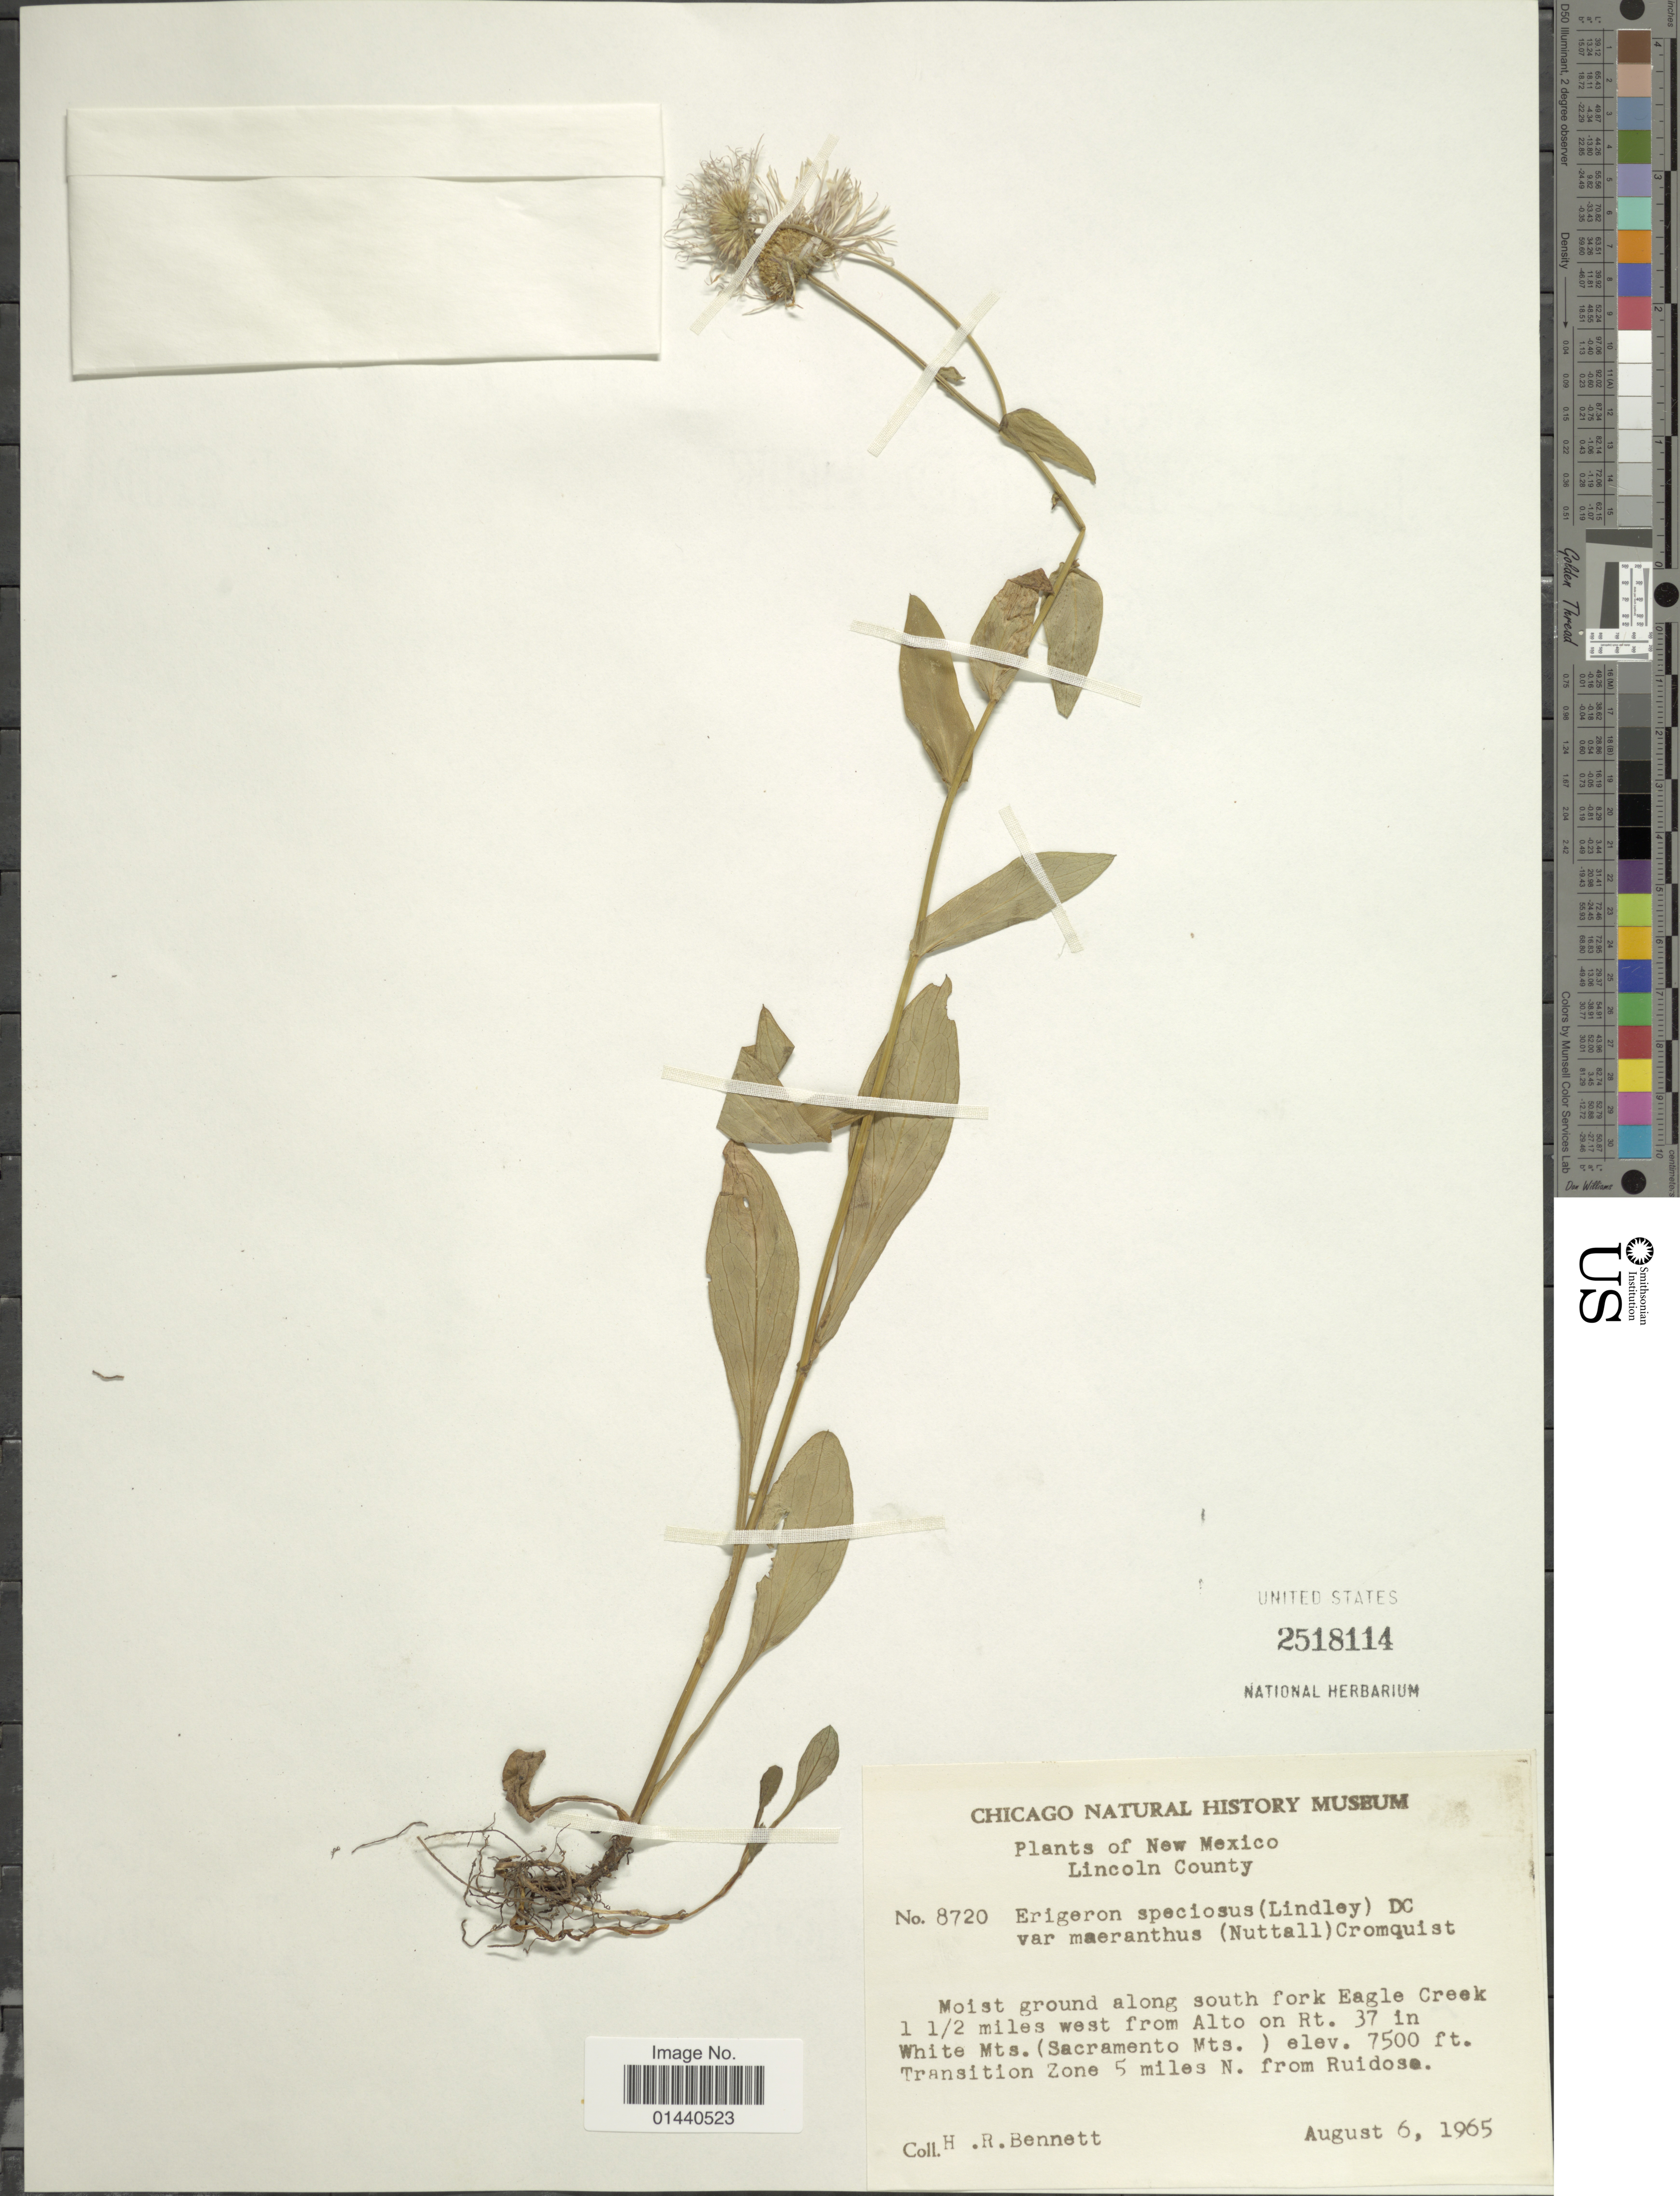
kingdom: Plantae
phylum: Tracheophyta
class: Magnoliopsida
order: Asterales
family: Asteraceae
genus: Erigeron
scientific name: Erigeron speciosus var. macranthus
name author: (Nutt.) Cronq.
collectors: H. R. Bennett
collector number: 8720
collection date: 1965-08-06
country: United States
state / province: New Mexico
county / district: Lincoln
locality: Moist ground along south fork Eagle Creek, 1 ½ miles west from Alto on Rt. 37 in White Mts. (Sacramento Mts.). Transition Zone, 5 miles N. from Ruidoso, Lincoln County.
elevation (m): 2286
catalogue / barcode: US 2518114